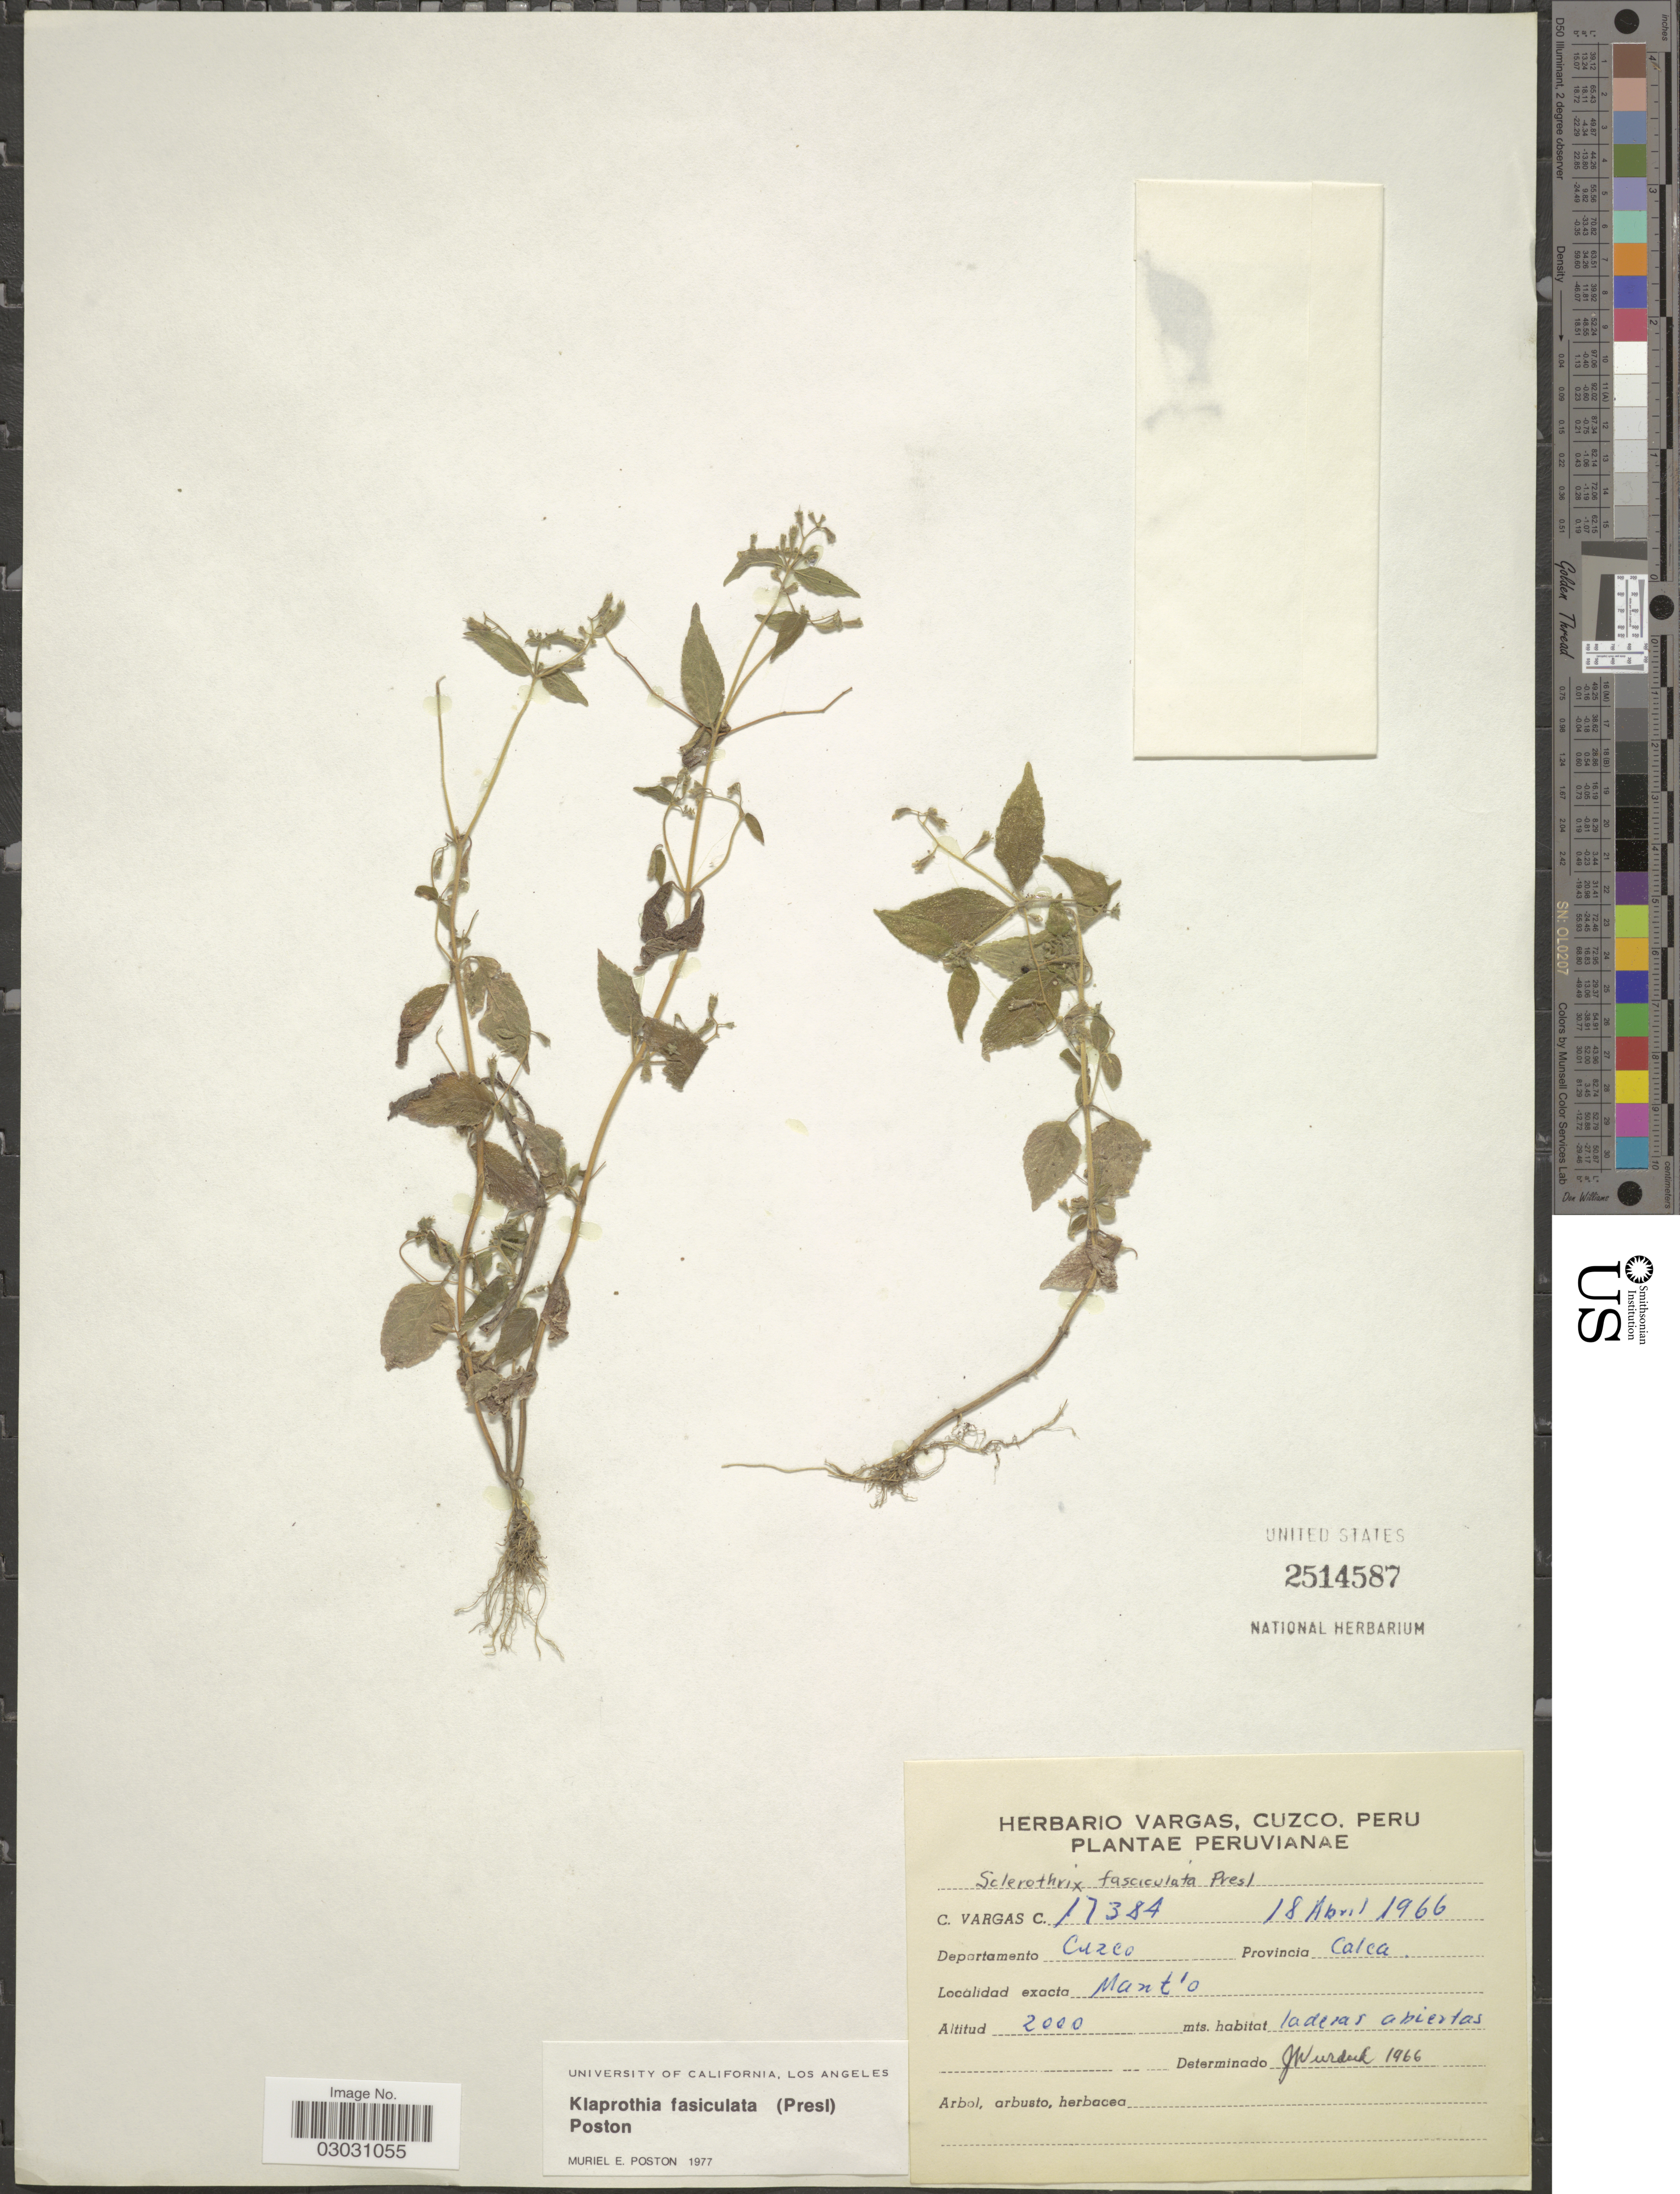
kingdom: Plantae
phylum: Tracheophyta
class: Magnoliopsida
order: Cornales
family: Loasaceae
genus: Klaprothia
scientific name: Klaprothia fasciculata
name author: (C. Presl) Poston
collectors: C. Vargas Calderón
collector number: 17384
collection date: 1966-04-18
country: Peru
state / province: Cusco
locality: Provincia Calca, Mant'o.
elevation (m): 2000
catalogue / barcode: US 2514587